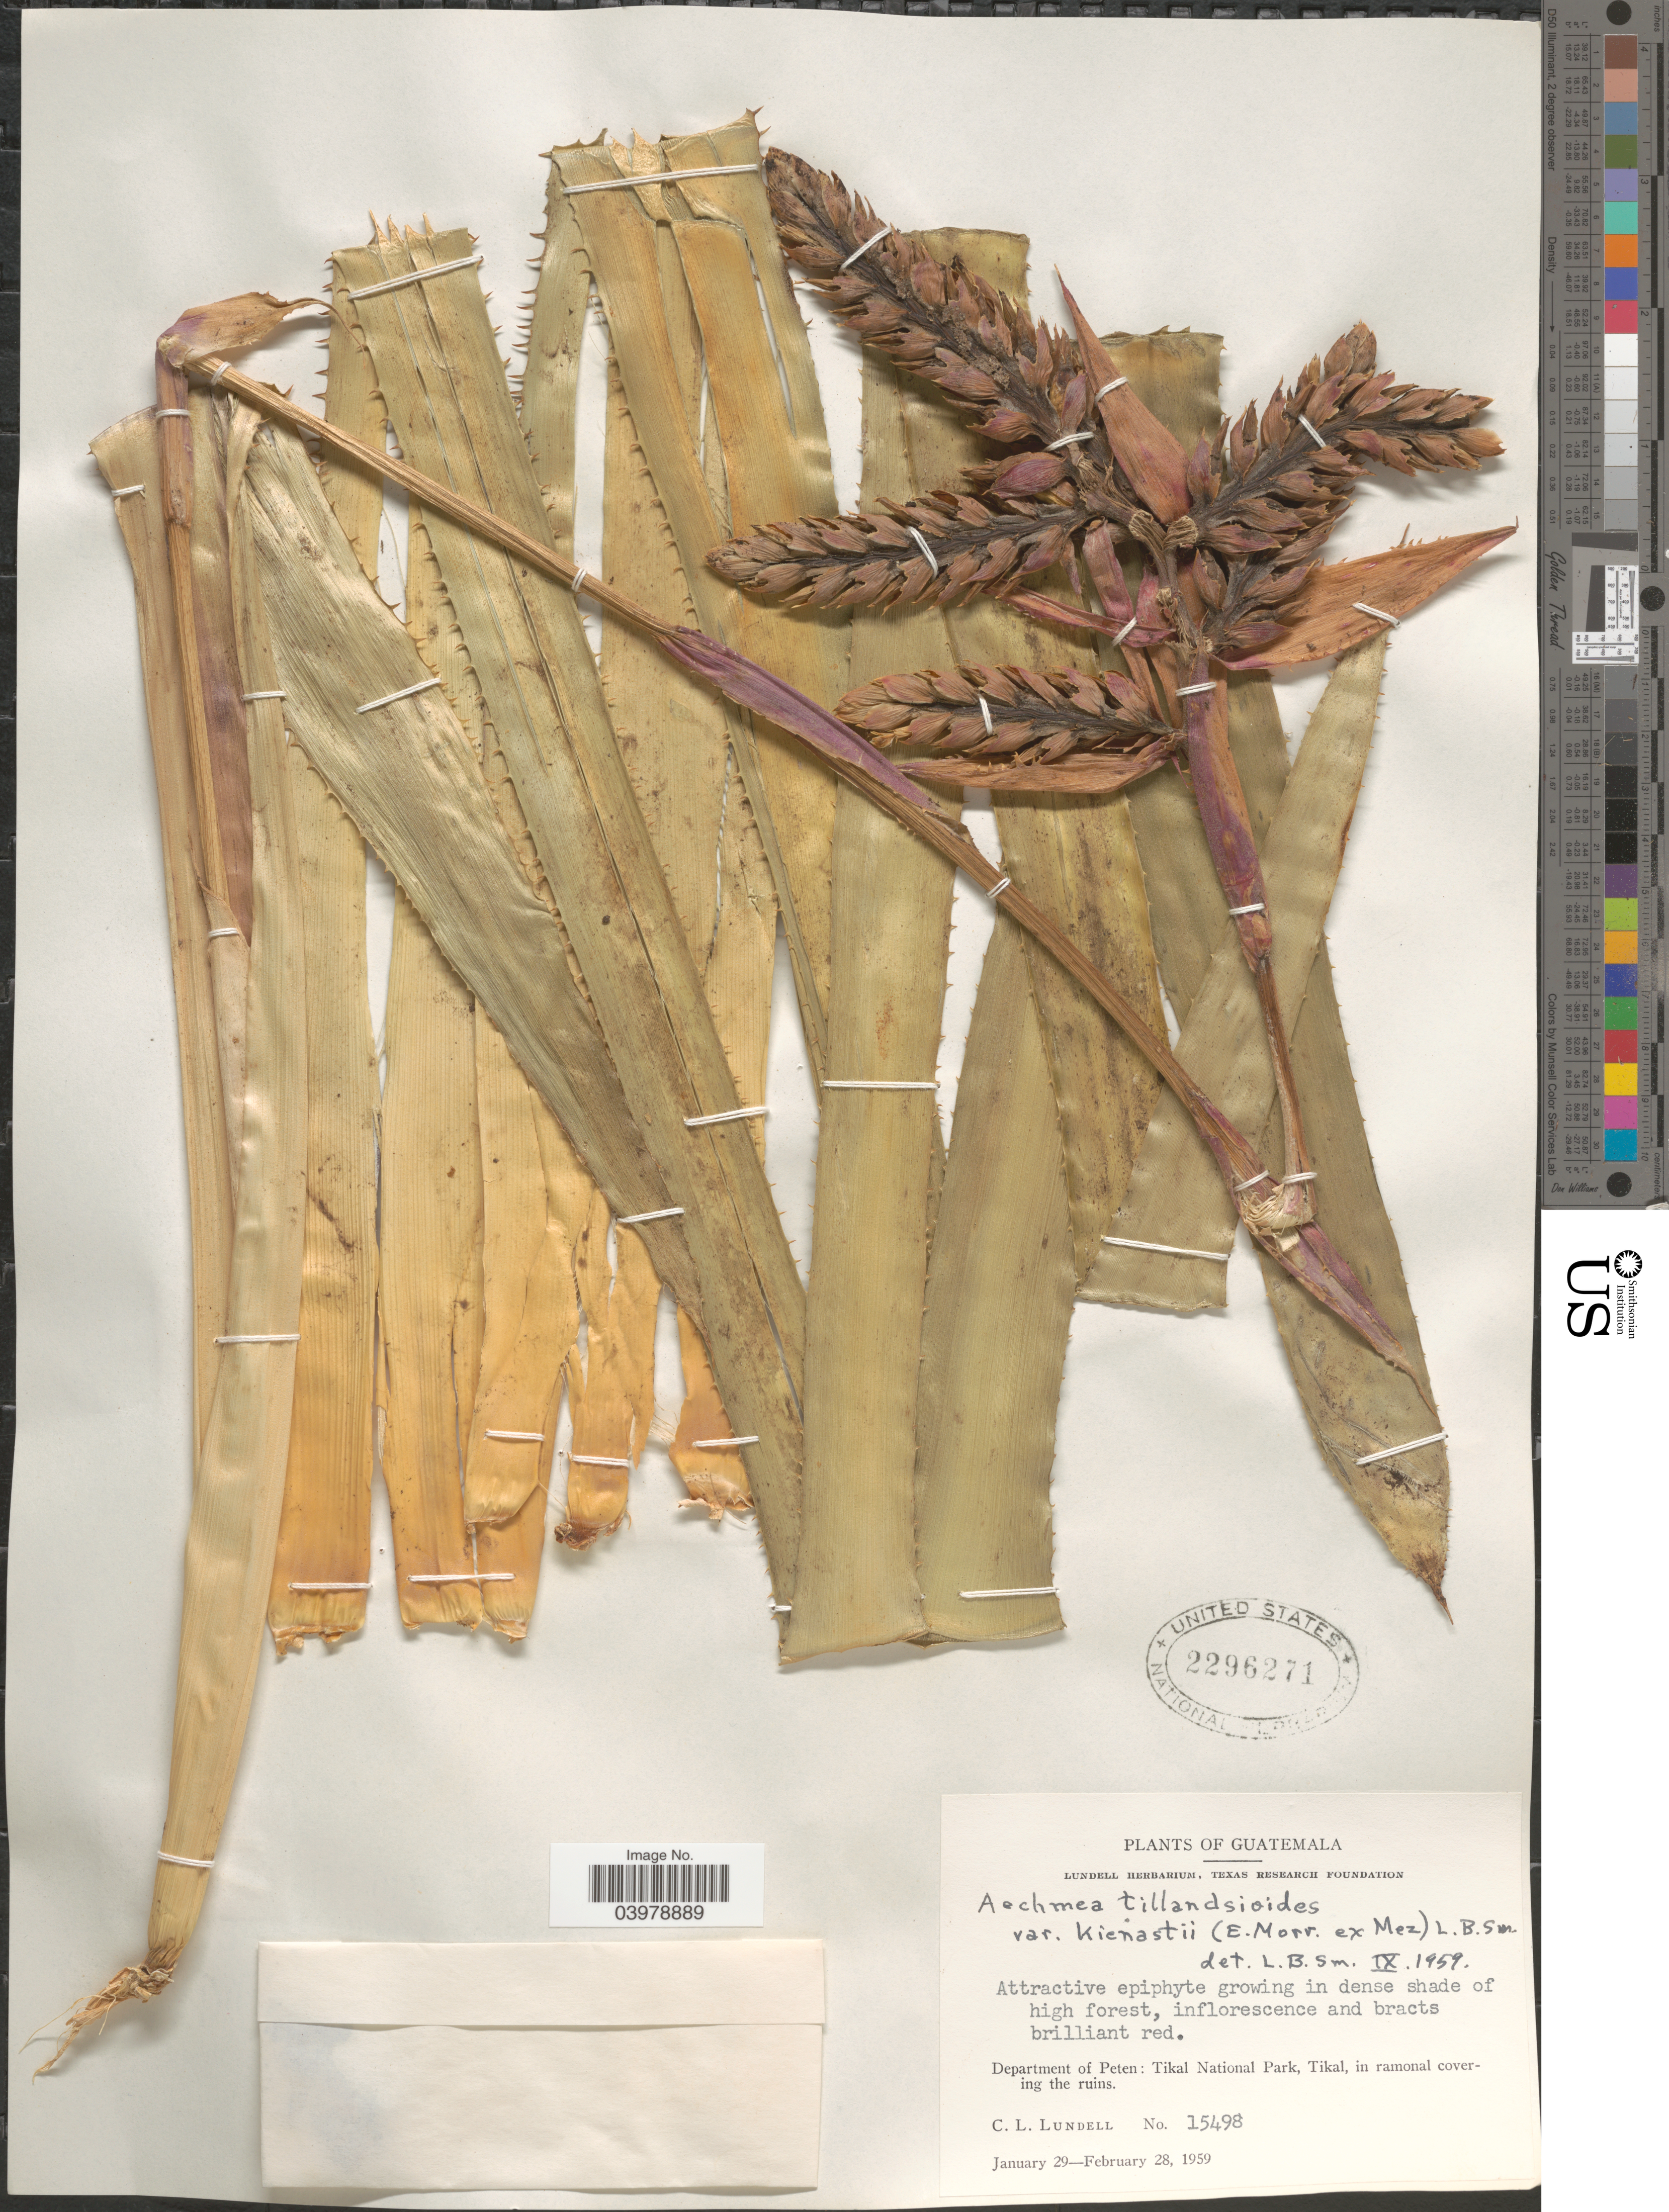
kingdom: Plantae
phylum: Tracheophyta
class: Liliopsida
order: Poales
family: Bromeliaceae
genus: Aechmea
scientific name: Aechmea tillandsioides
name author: (Mart. ex Schult. & Schult. f.) Baker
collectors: C. L. Lundell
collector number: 15498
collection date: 1959-01-29/1959-02-28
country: Guatemala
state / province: El Peten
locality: Department of Peten: Tikal National Park, Tikal.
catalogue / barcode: US 2296271